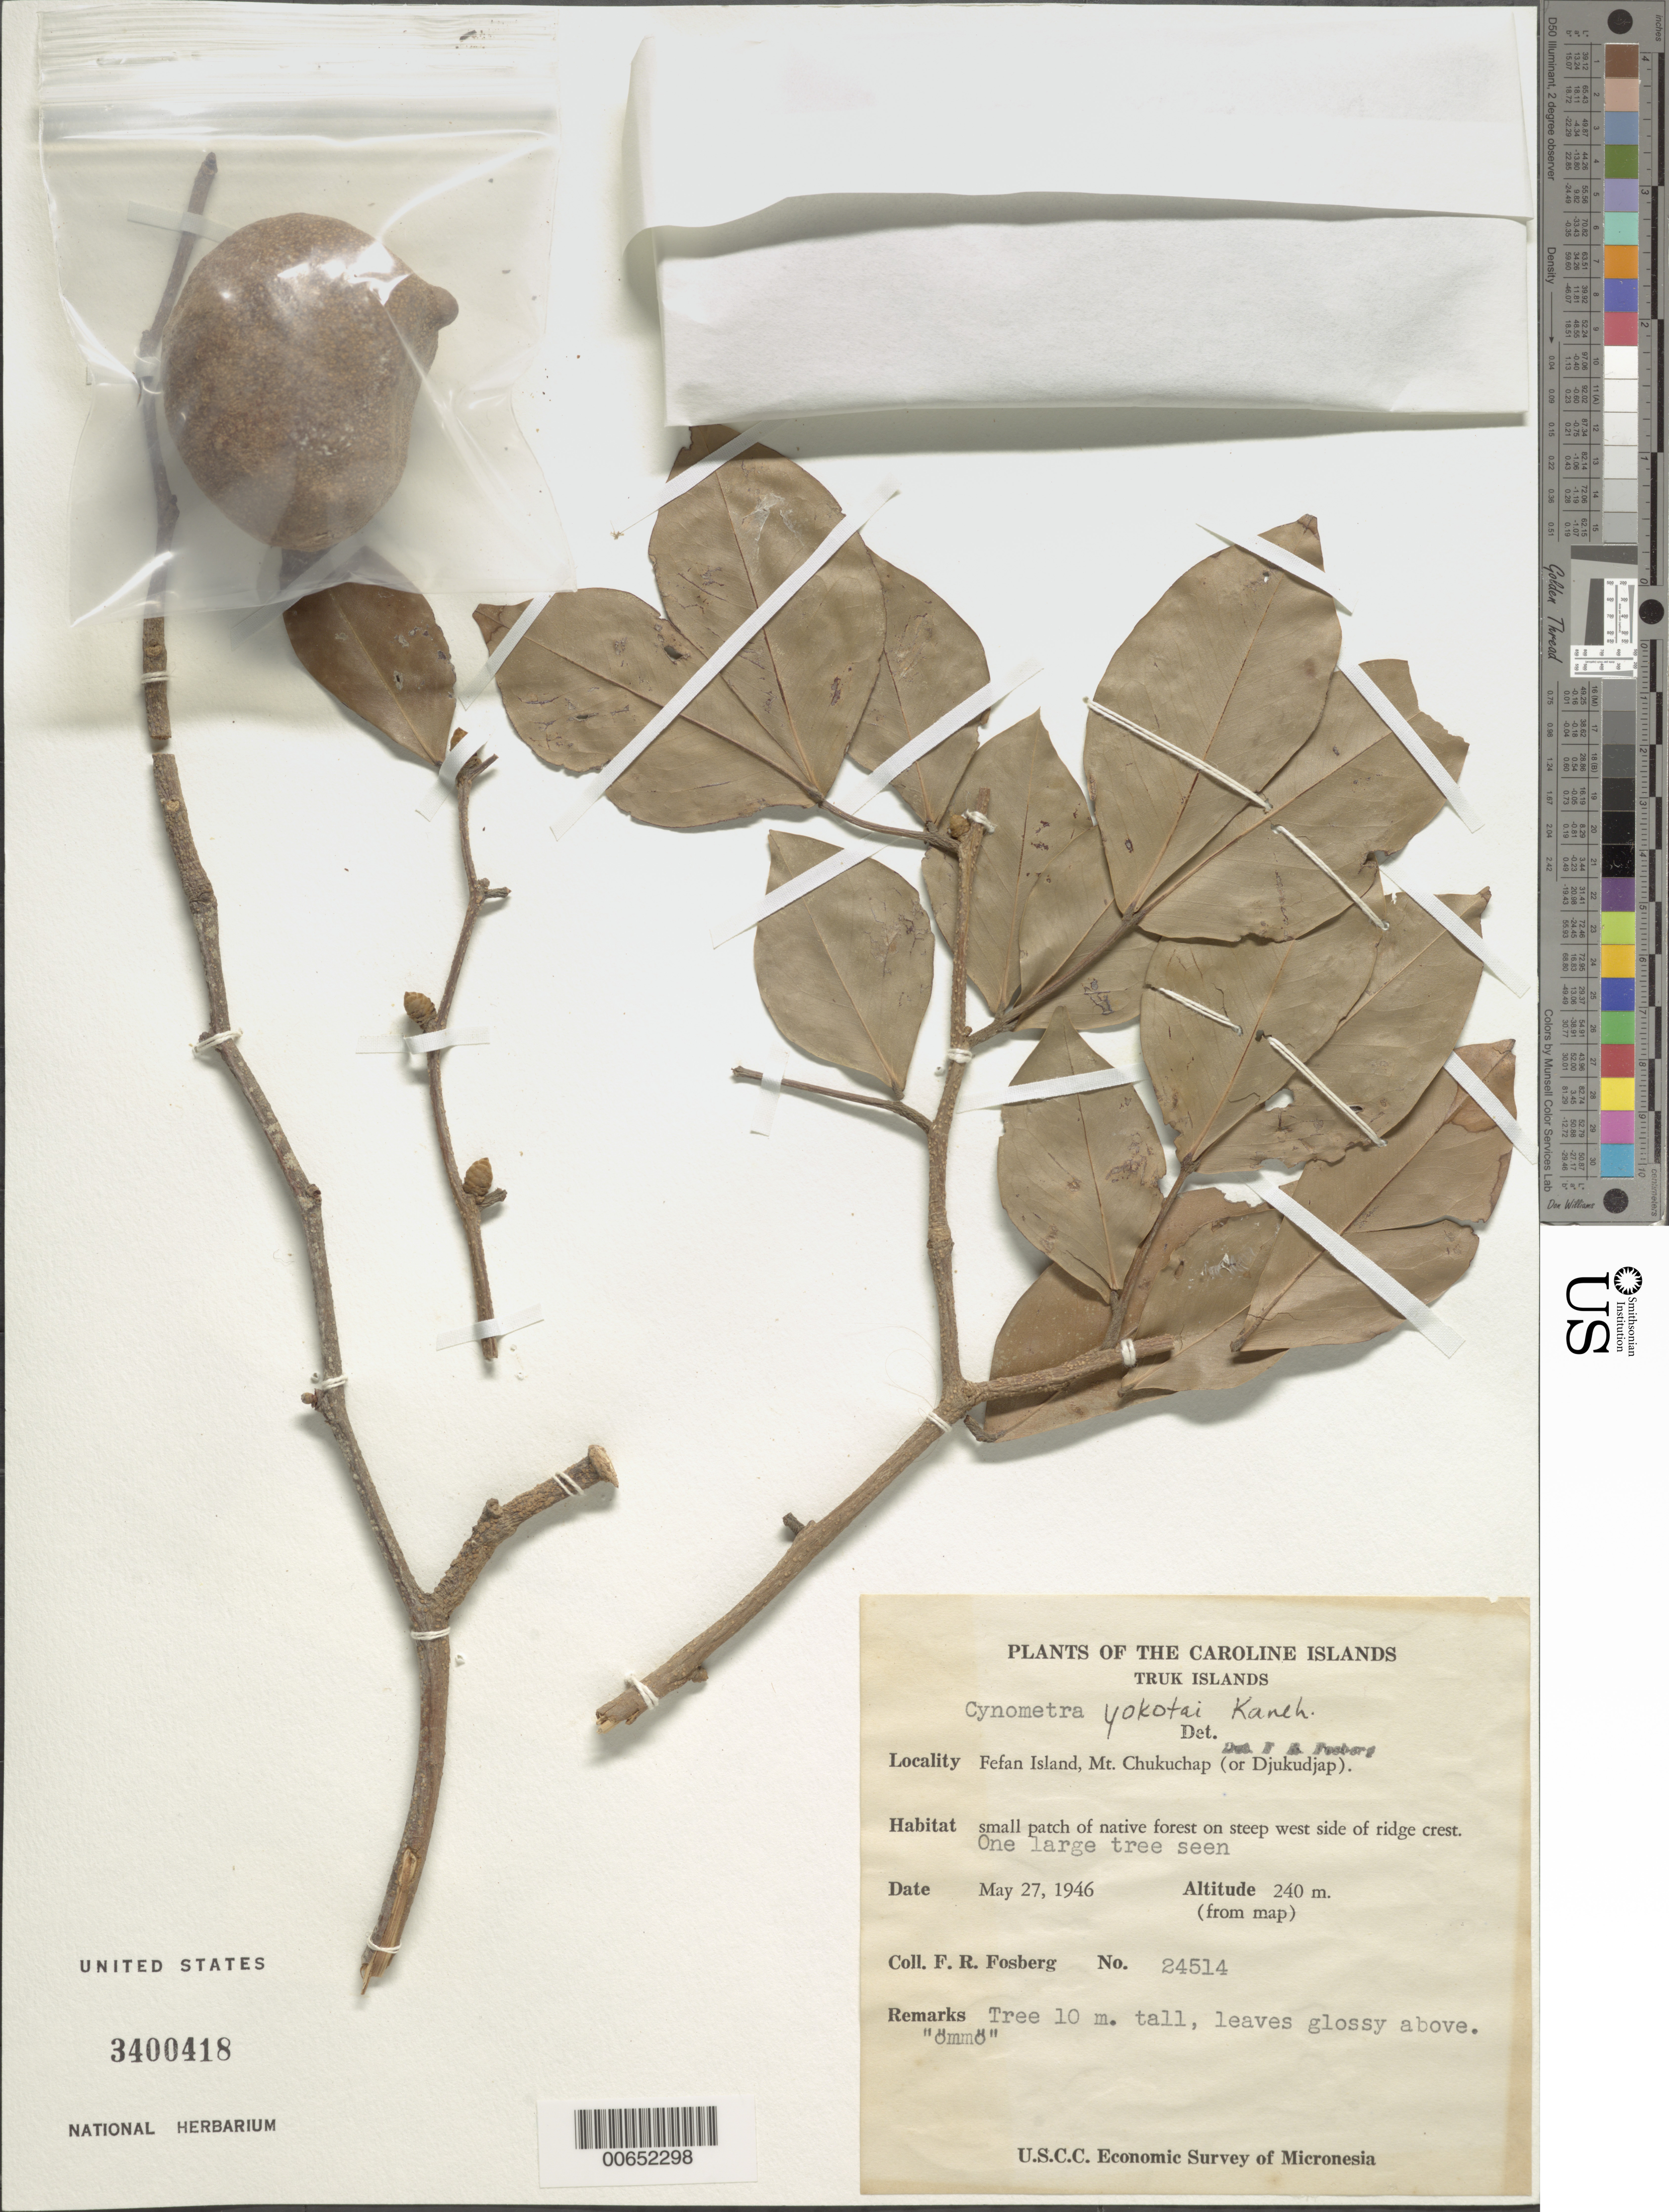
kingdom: Plantae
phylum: Tracheophyta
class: Magnoliopsida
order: Fabales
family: Fabaceae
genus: Cynometra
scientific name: Cynometra yokotai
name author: Kaneh.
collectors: F. R. Fosberg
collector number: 24514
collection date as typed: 27 May 1946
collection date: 1946-05-27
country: Micronesia, Federated States of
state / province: Truk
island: Fefan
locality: Mt. Chukuchap or Djukudjap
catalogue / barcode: US 3400418